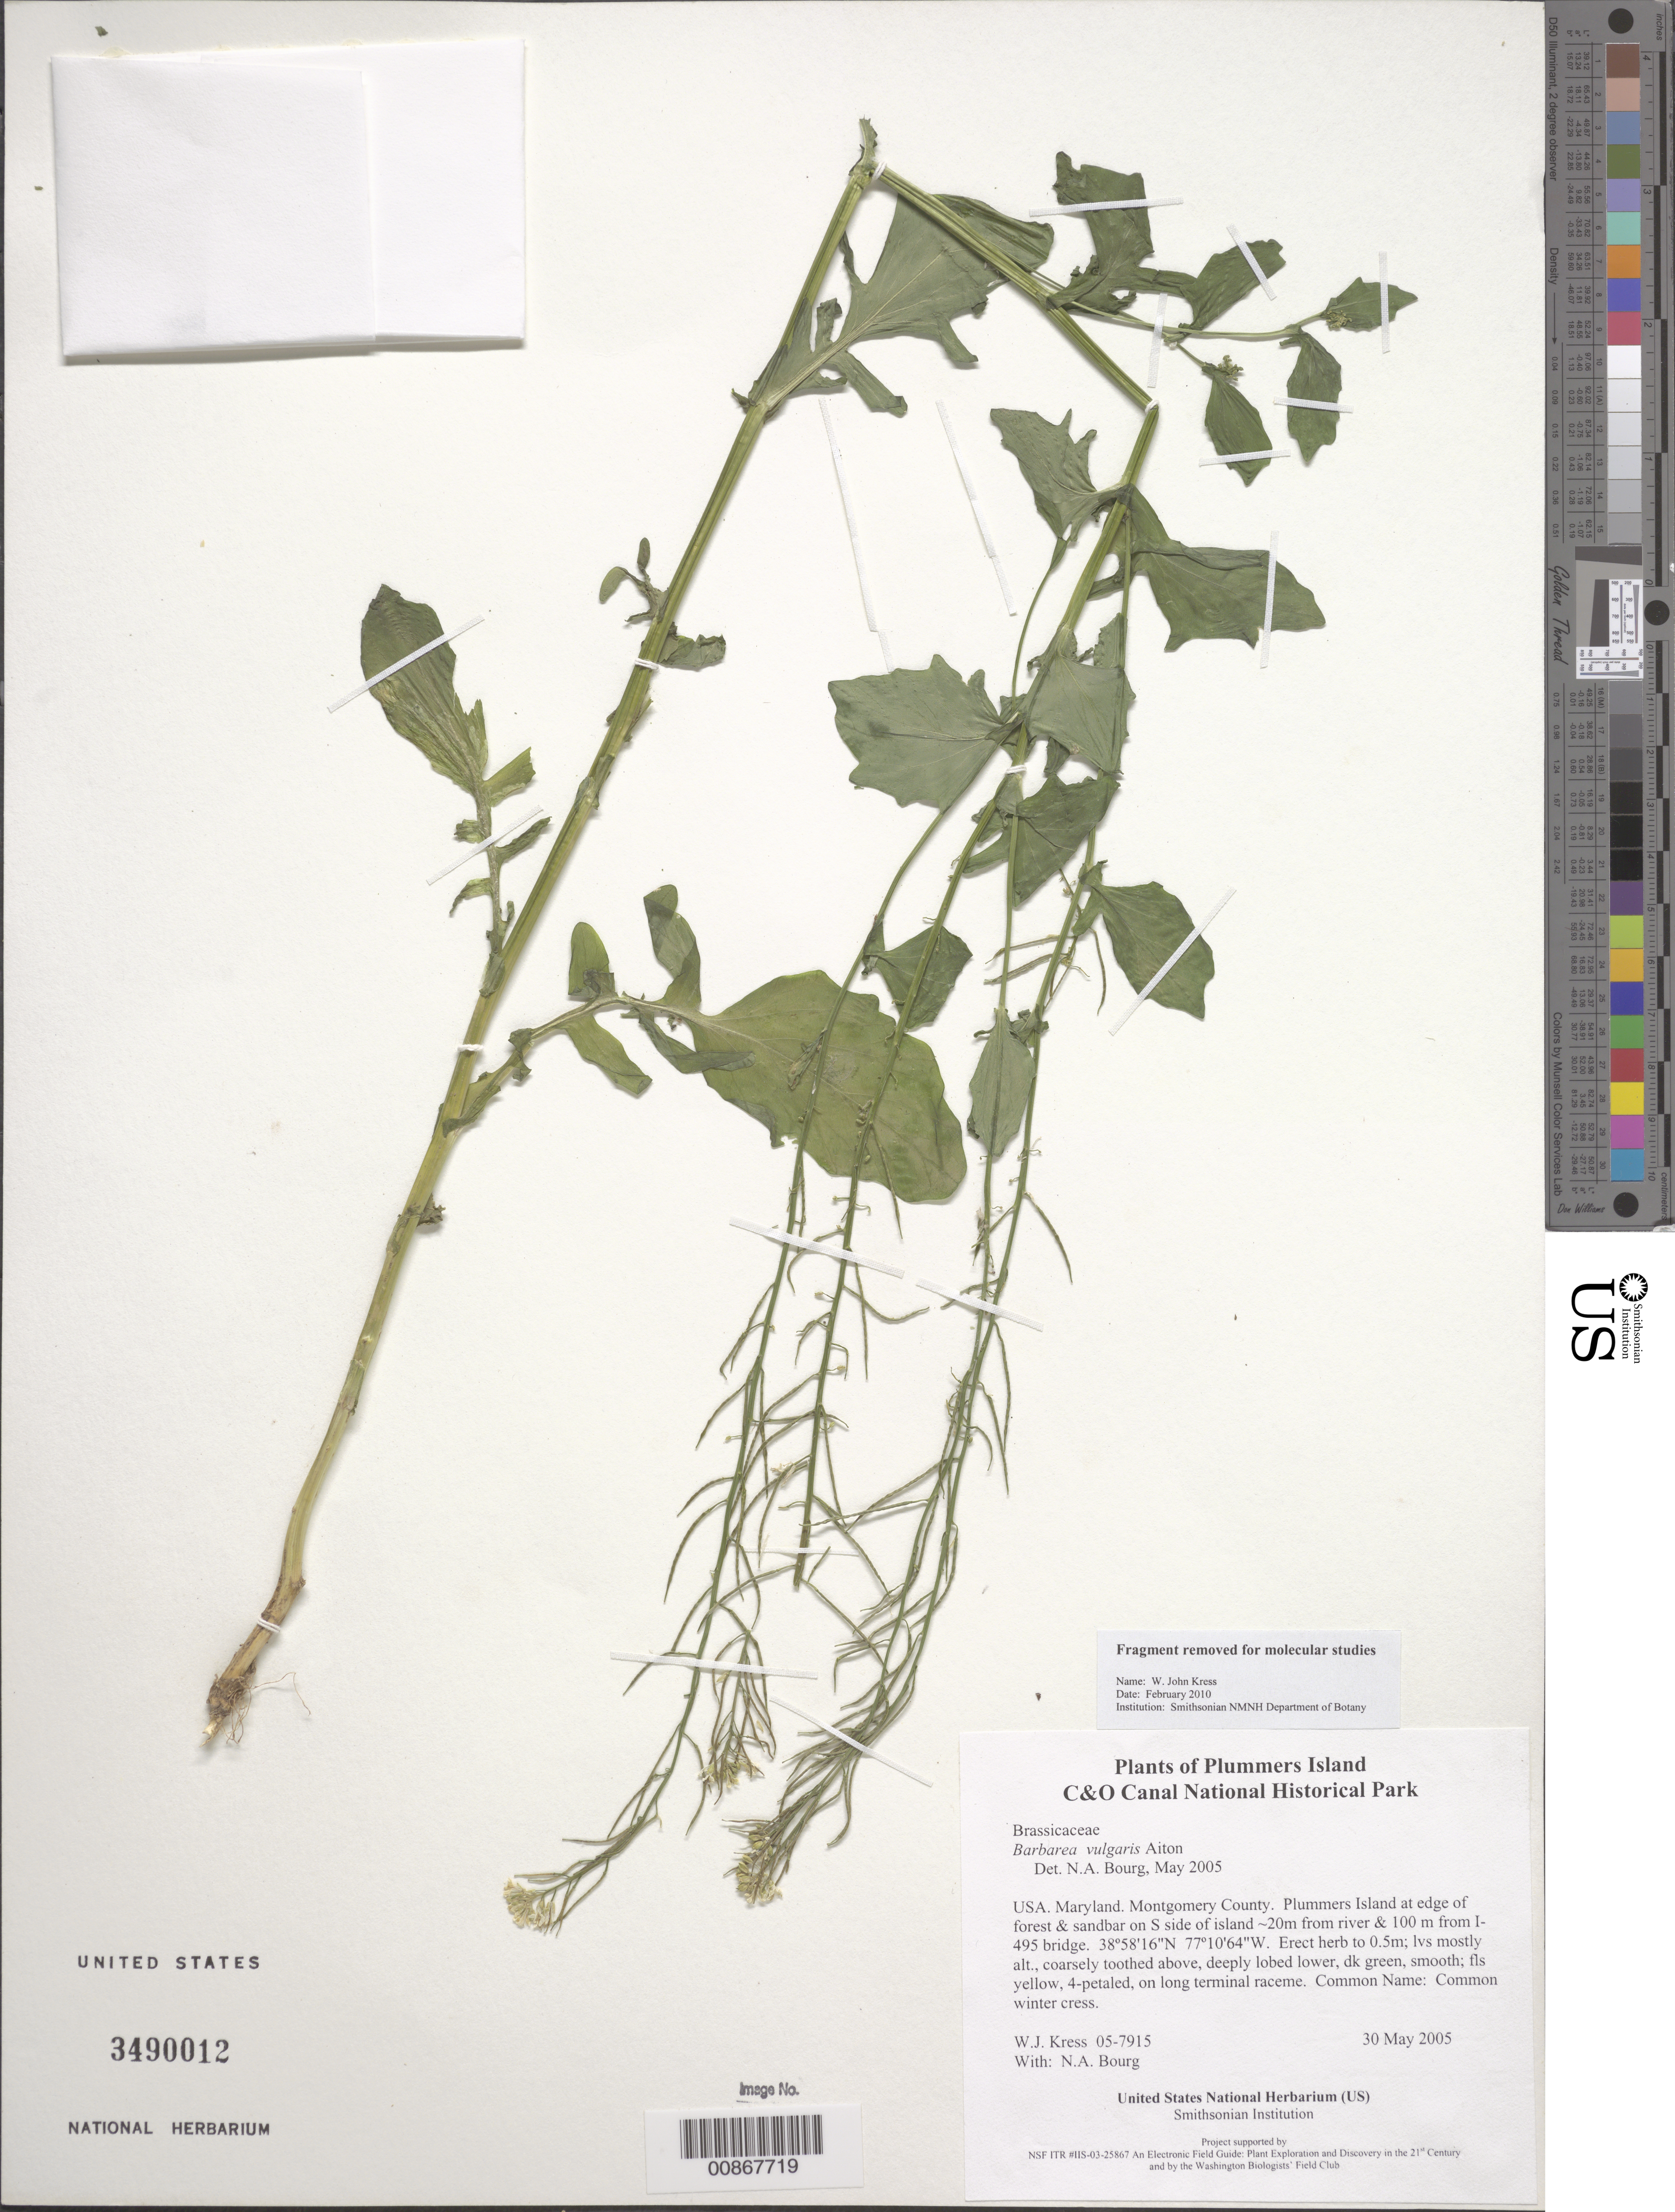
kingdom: Plantae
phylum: Tracheophyta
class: Magnoliopsida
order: Brassicales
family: Brassicaceae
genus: Barbarea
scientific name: Barbarea vulgaris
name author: W.T. Aiton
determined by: Bourg, N. A.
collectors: W. J. Kress & N. A. Bourg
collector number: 05-7915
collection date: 2005-05-30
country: United States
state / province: Maryland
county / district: Montgomery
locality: Chesapeake and Ohio Canal National Historical Park, Plummers Island at edge of forest & sandbar on S side of island ~20m from river & 100 m from I-495 bridge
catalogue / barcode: US 3490012